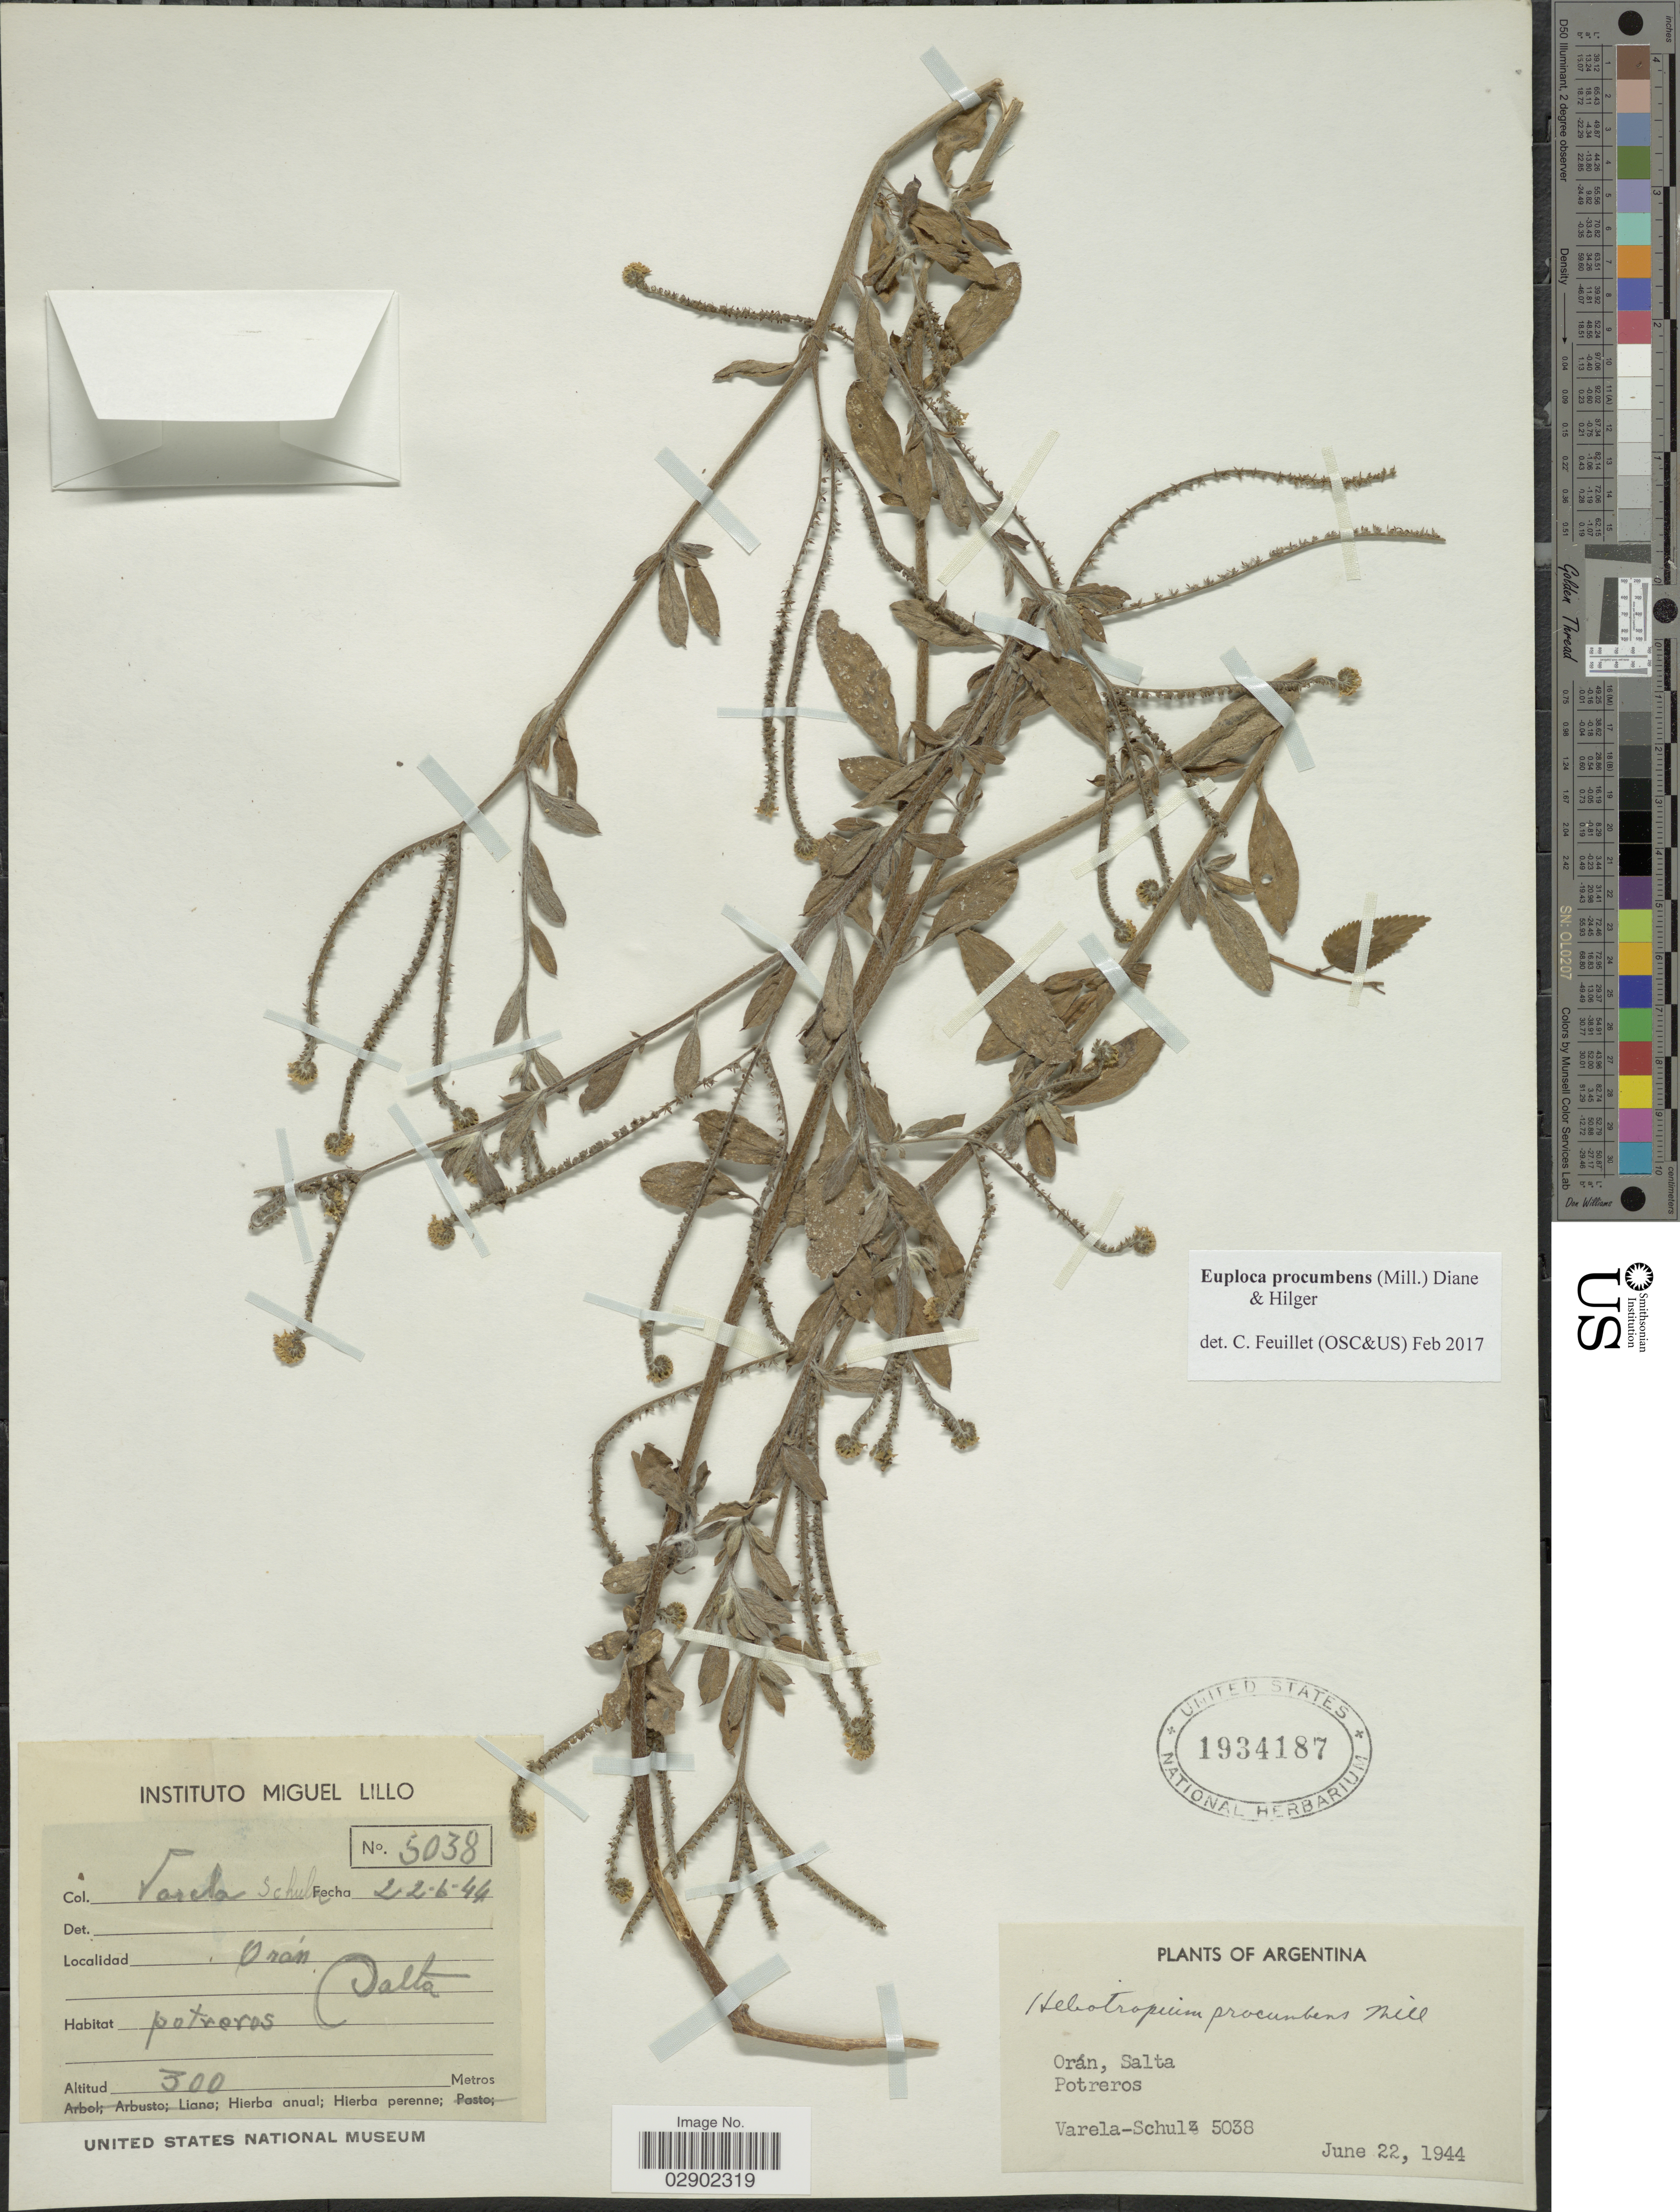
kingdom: Plantae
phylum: Tracheophyta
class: Magnoliopsida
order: Boraginales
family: Heliotropiaceae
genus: Euploca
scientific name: Euploca procumbens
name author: (Mill.) Diane & Hilger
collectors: Varela-Schulz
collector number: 5038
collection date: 1944-06-22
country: Argentina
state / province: Salta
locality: Orán, Salta. Potreros.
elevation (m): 300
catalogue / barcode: US 1934187